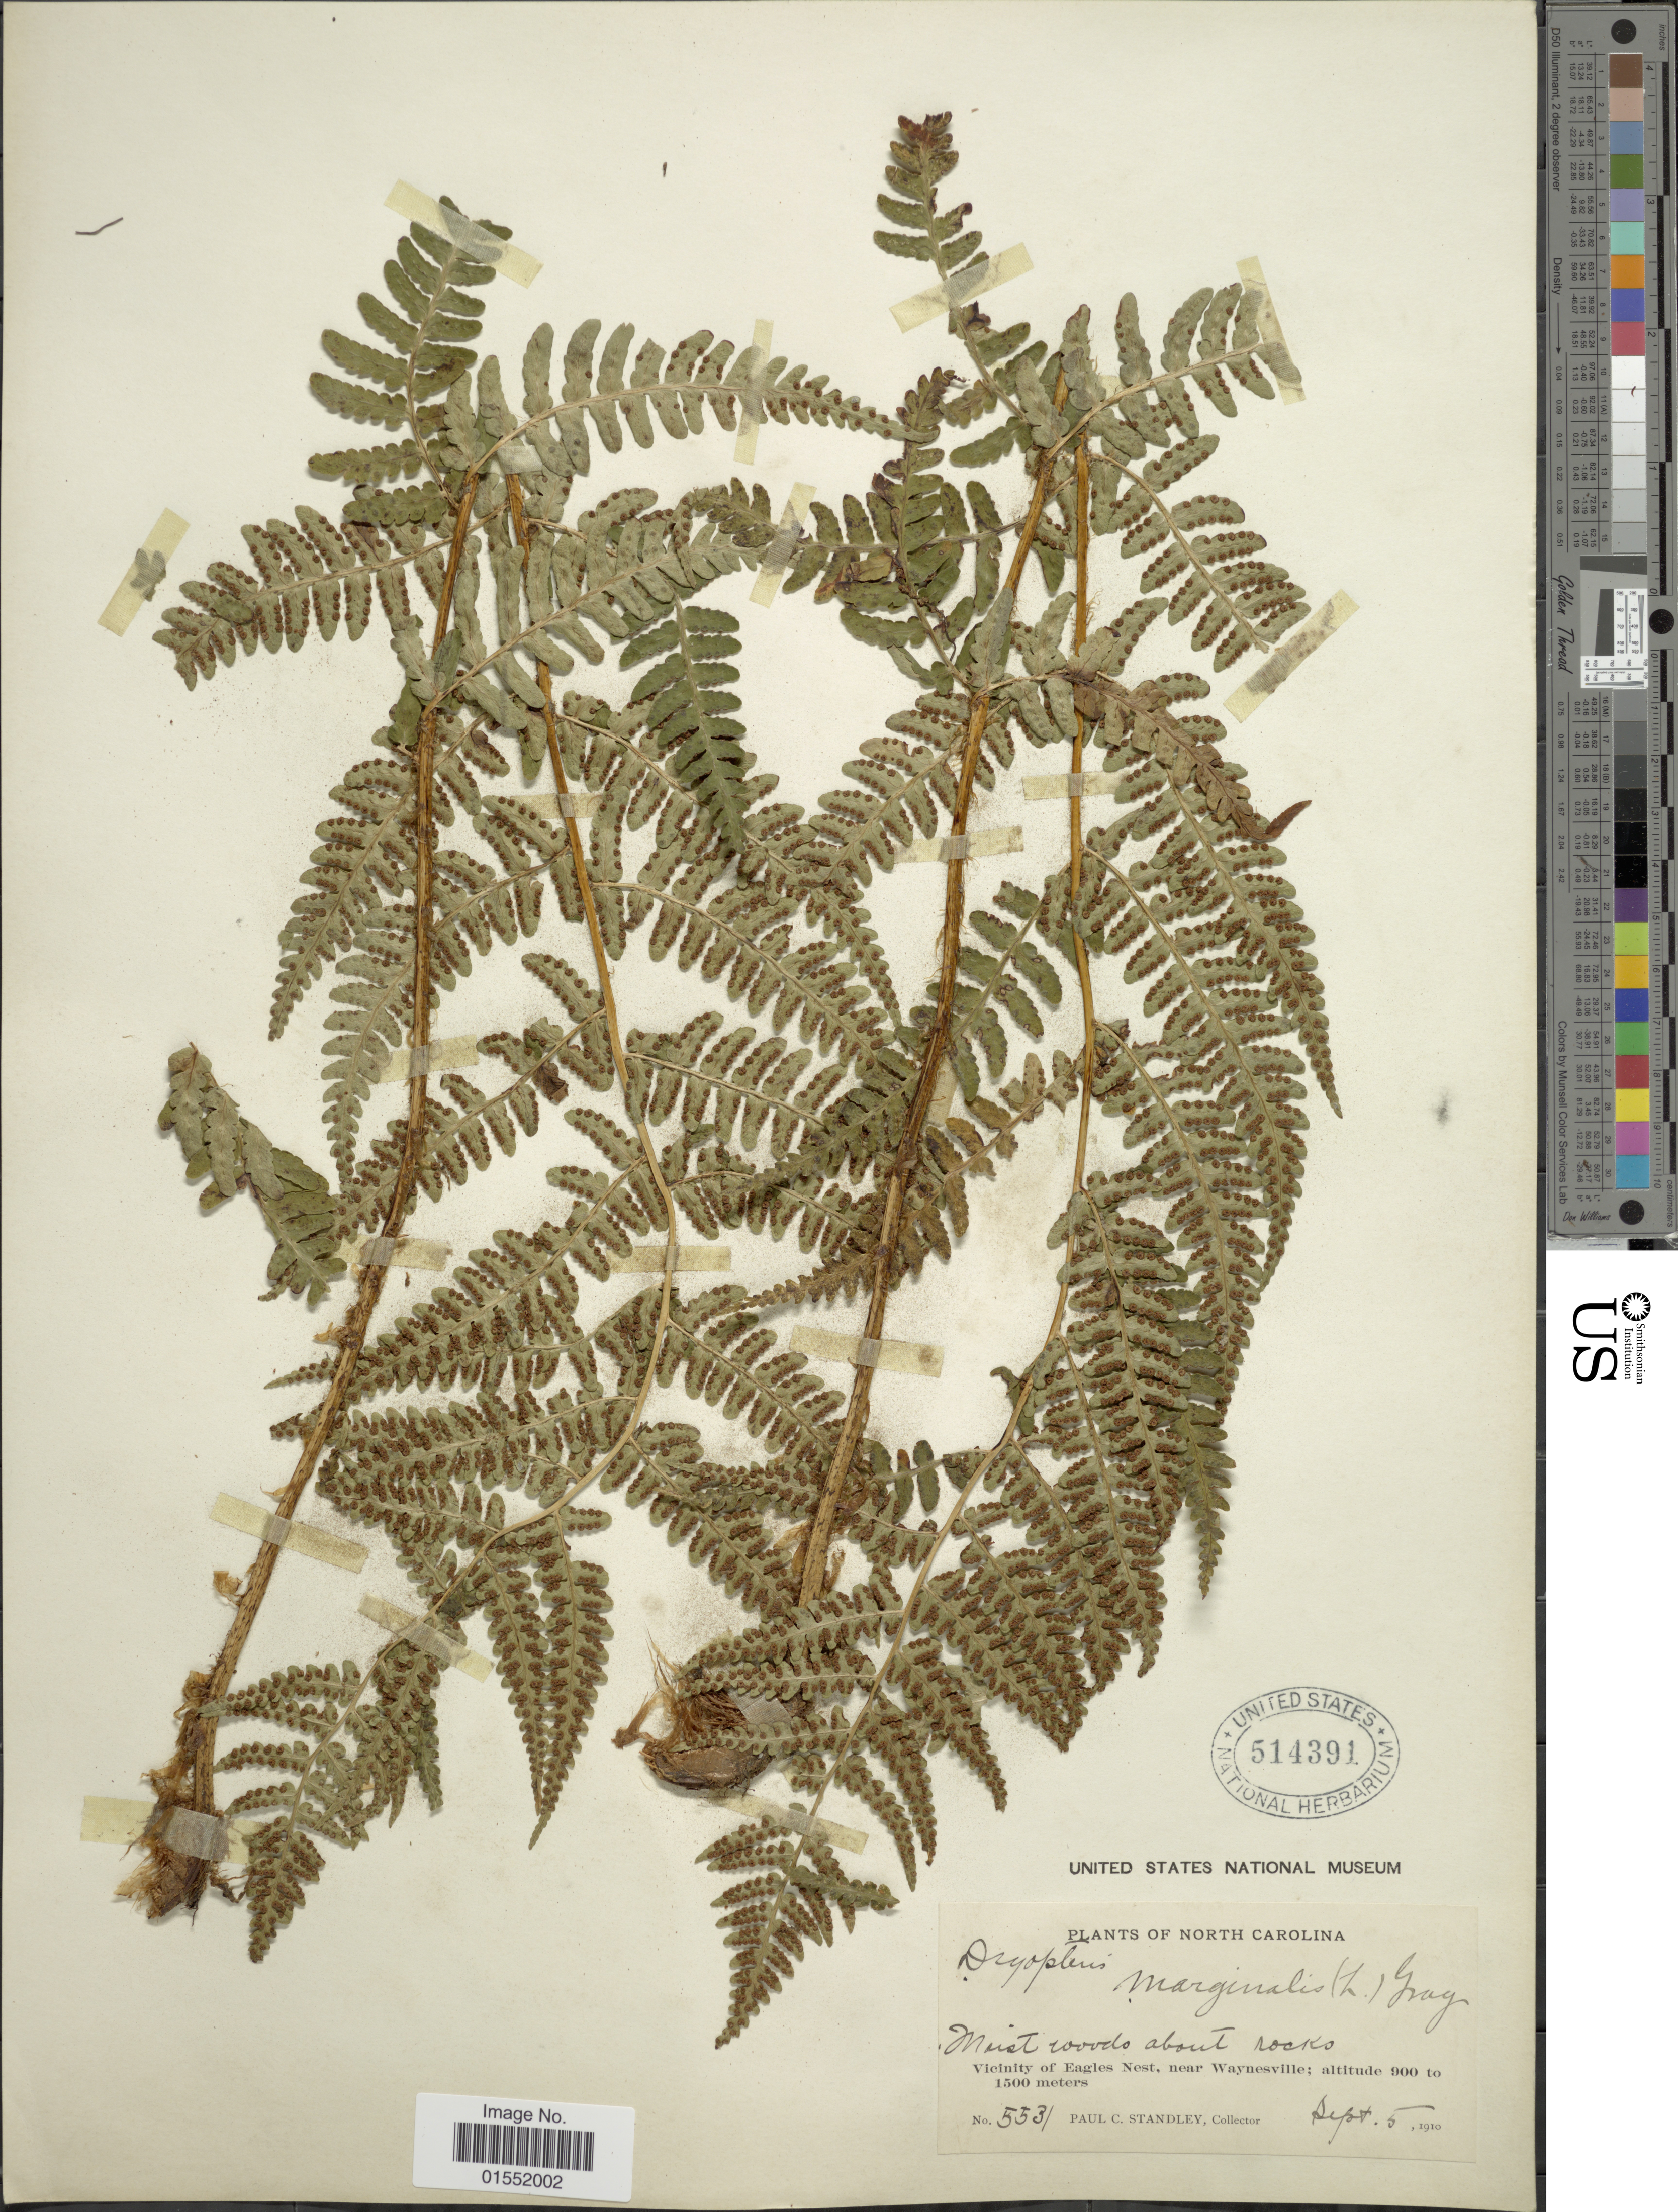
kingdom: Plantae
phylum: Tracheophyta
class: Polypodiopsida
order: Polypodiales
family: Dryopteridaceae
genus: Dryopteris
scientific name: Dryopteris marginalis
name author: (L.) A. Gray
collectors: P. C. Standley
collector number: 5531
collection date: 1910-09-05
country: United States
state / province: North Carolina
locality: Moist woods about rocks. Vicinity of Eagles Nest, near Waynesville.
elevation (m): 900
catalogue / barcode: US 514391